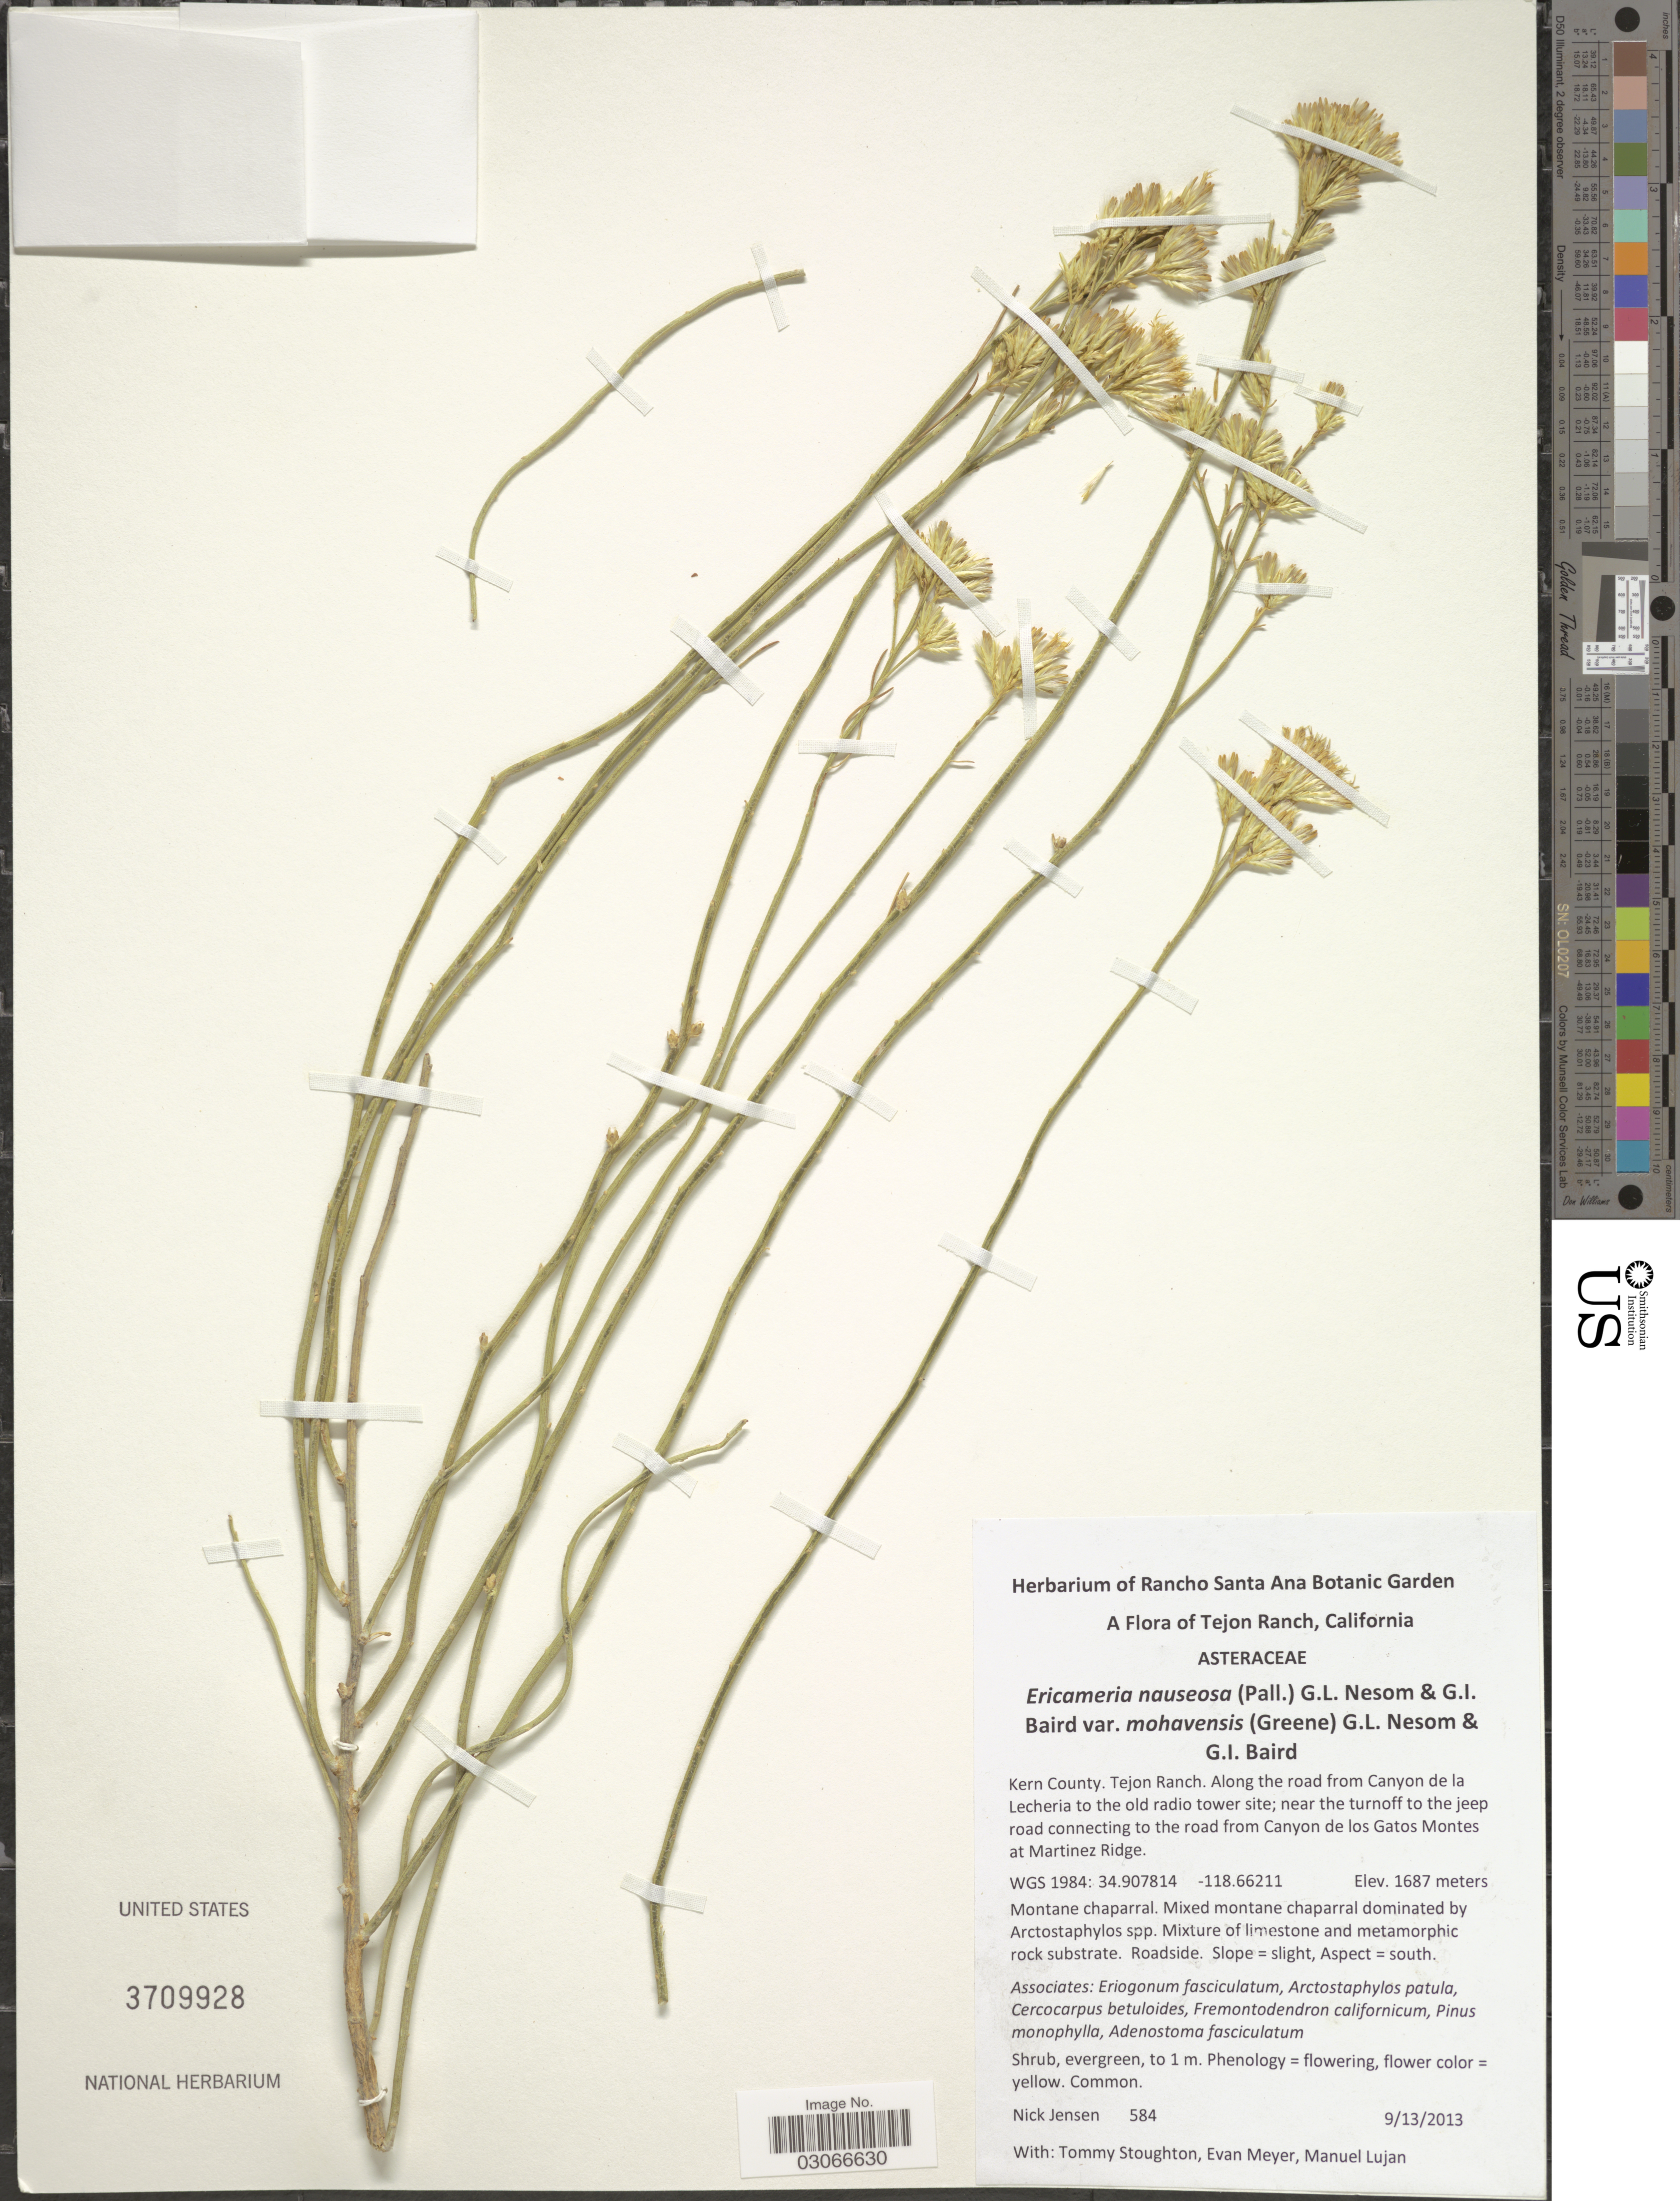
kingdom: Plantae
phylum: Tracheophyta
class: Magnoliopsida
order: Asterales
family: Asteraceae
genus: Ericameria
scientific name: Ericameria nauseosa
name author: (Pall. ex Pursh) G.L. Nesom & G.I. Baird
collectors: N. Jensen, T. Stoughton, E. Meyer & M. Lujan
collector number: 584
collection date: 2013-09-13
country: United States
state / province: California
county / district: Kern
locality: Tejon Ranch. Kern County. Along the road from Canyon de la Lecheria to the old radio tower site; near the turnoff to the jeep road connecting to the road from Canyon de los Gatos Montes at Martinez Ridge.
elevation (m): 1687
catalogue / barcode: US 3709928